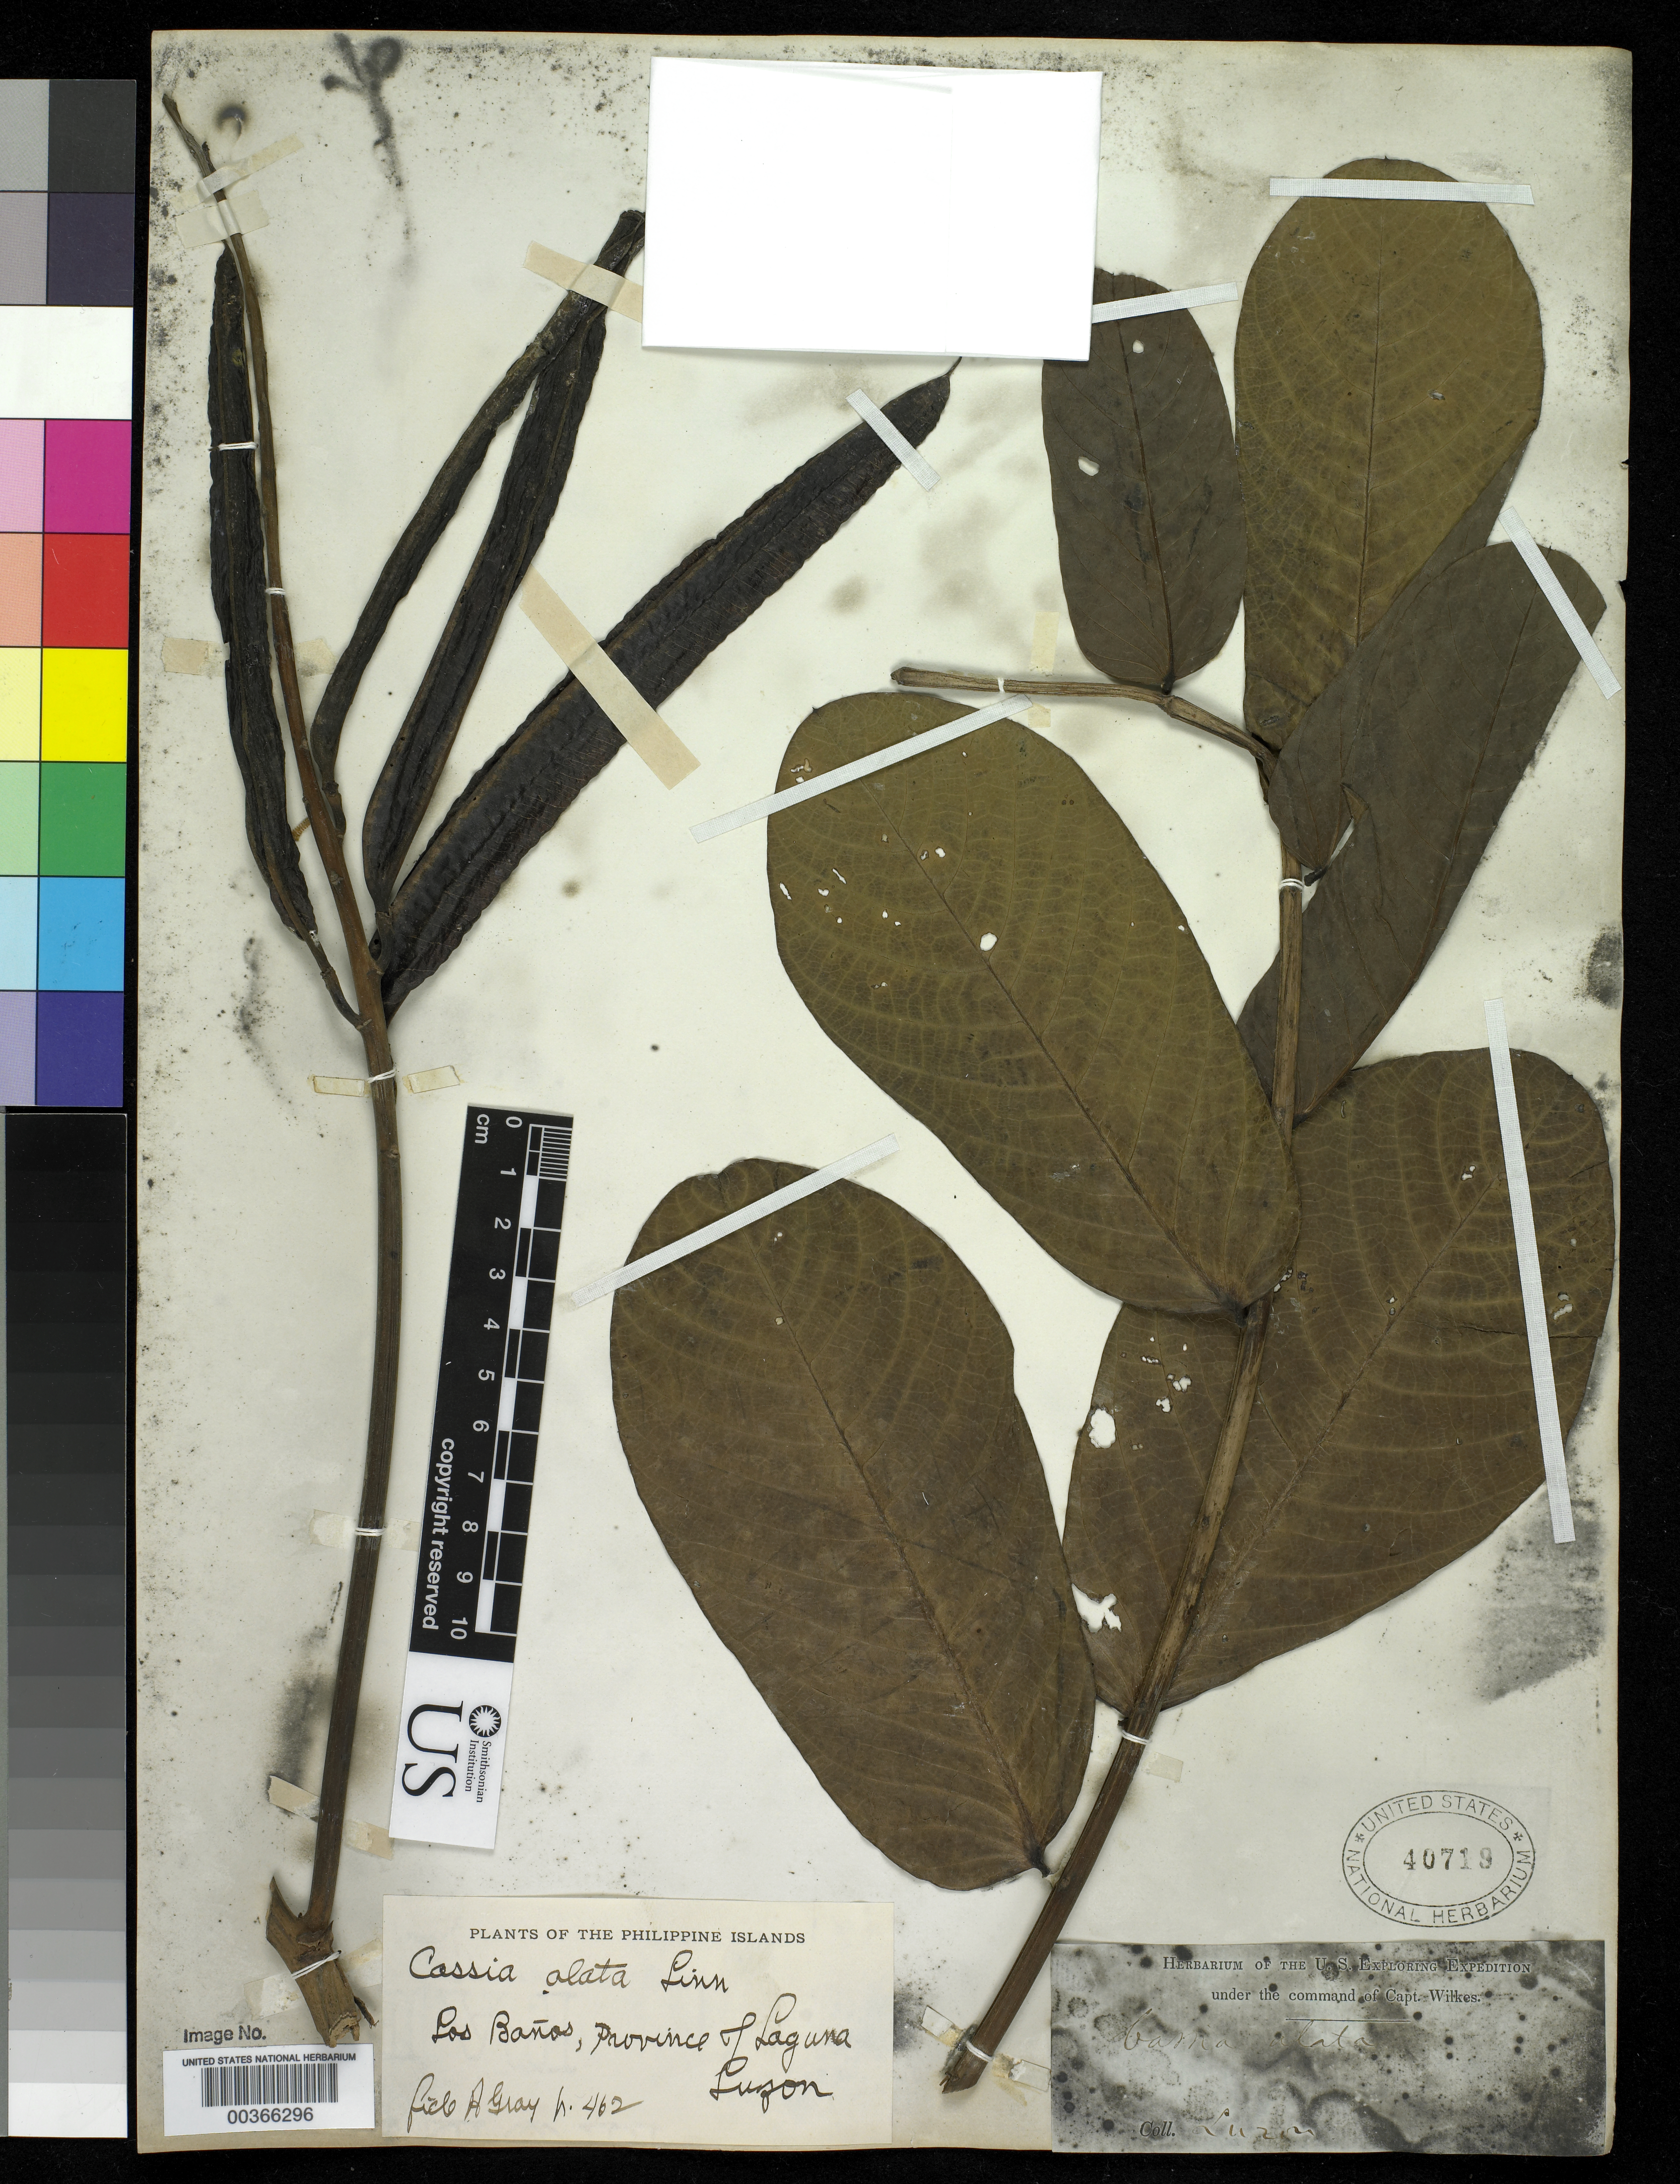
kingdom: Plantae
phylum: Tracheophyta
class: Magnoliopsida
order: Fabales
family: Fabaceae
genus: Senna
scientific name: Senna alata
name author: (L.) Roxb.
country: Philippines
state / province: Calabarzon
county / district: Laguna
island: Luzon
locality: Los baños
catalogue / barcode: US 40719